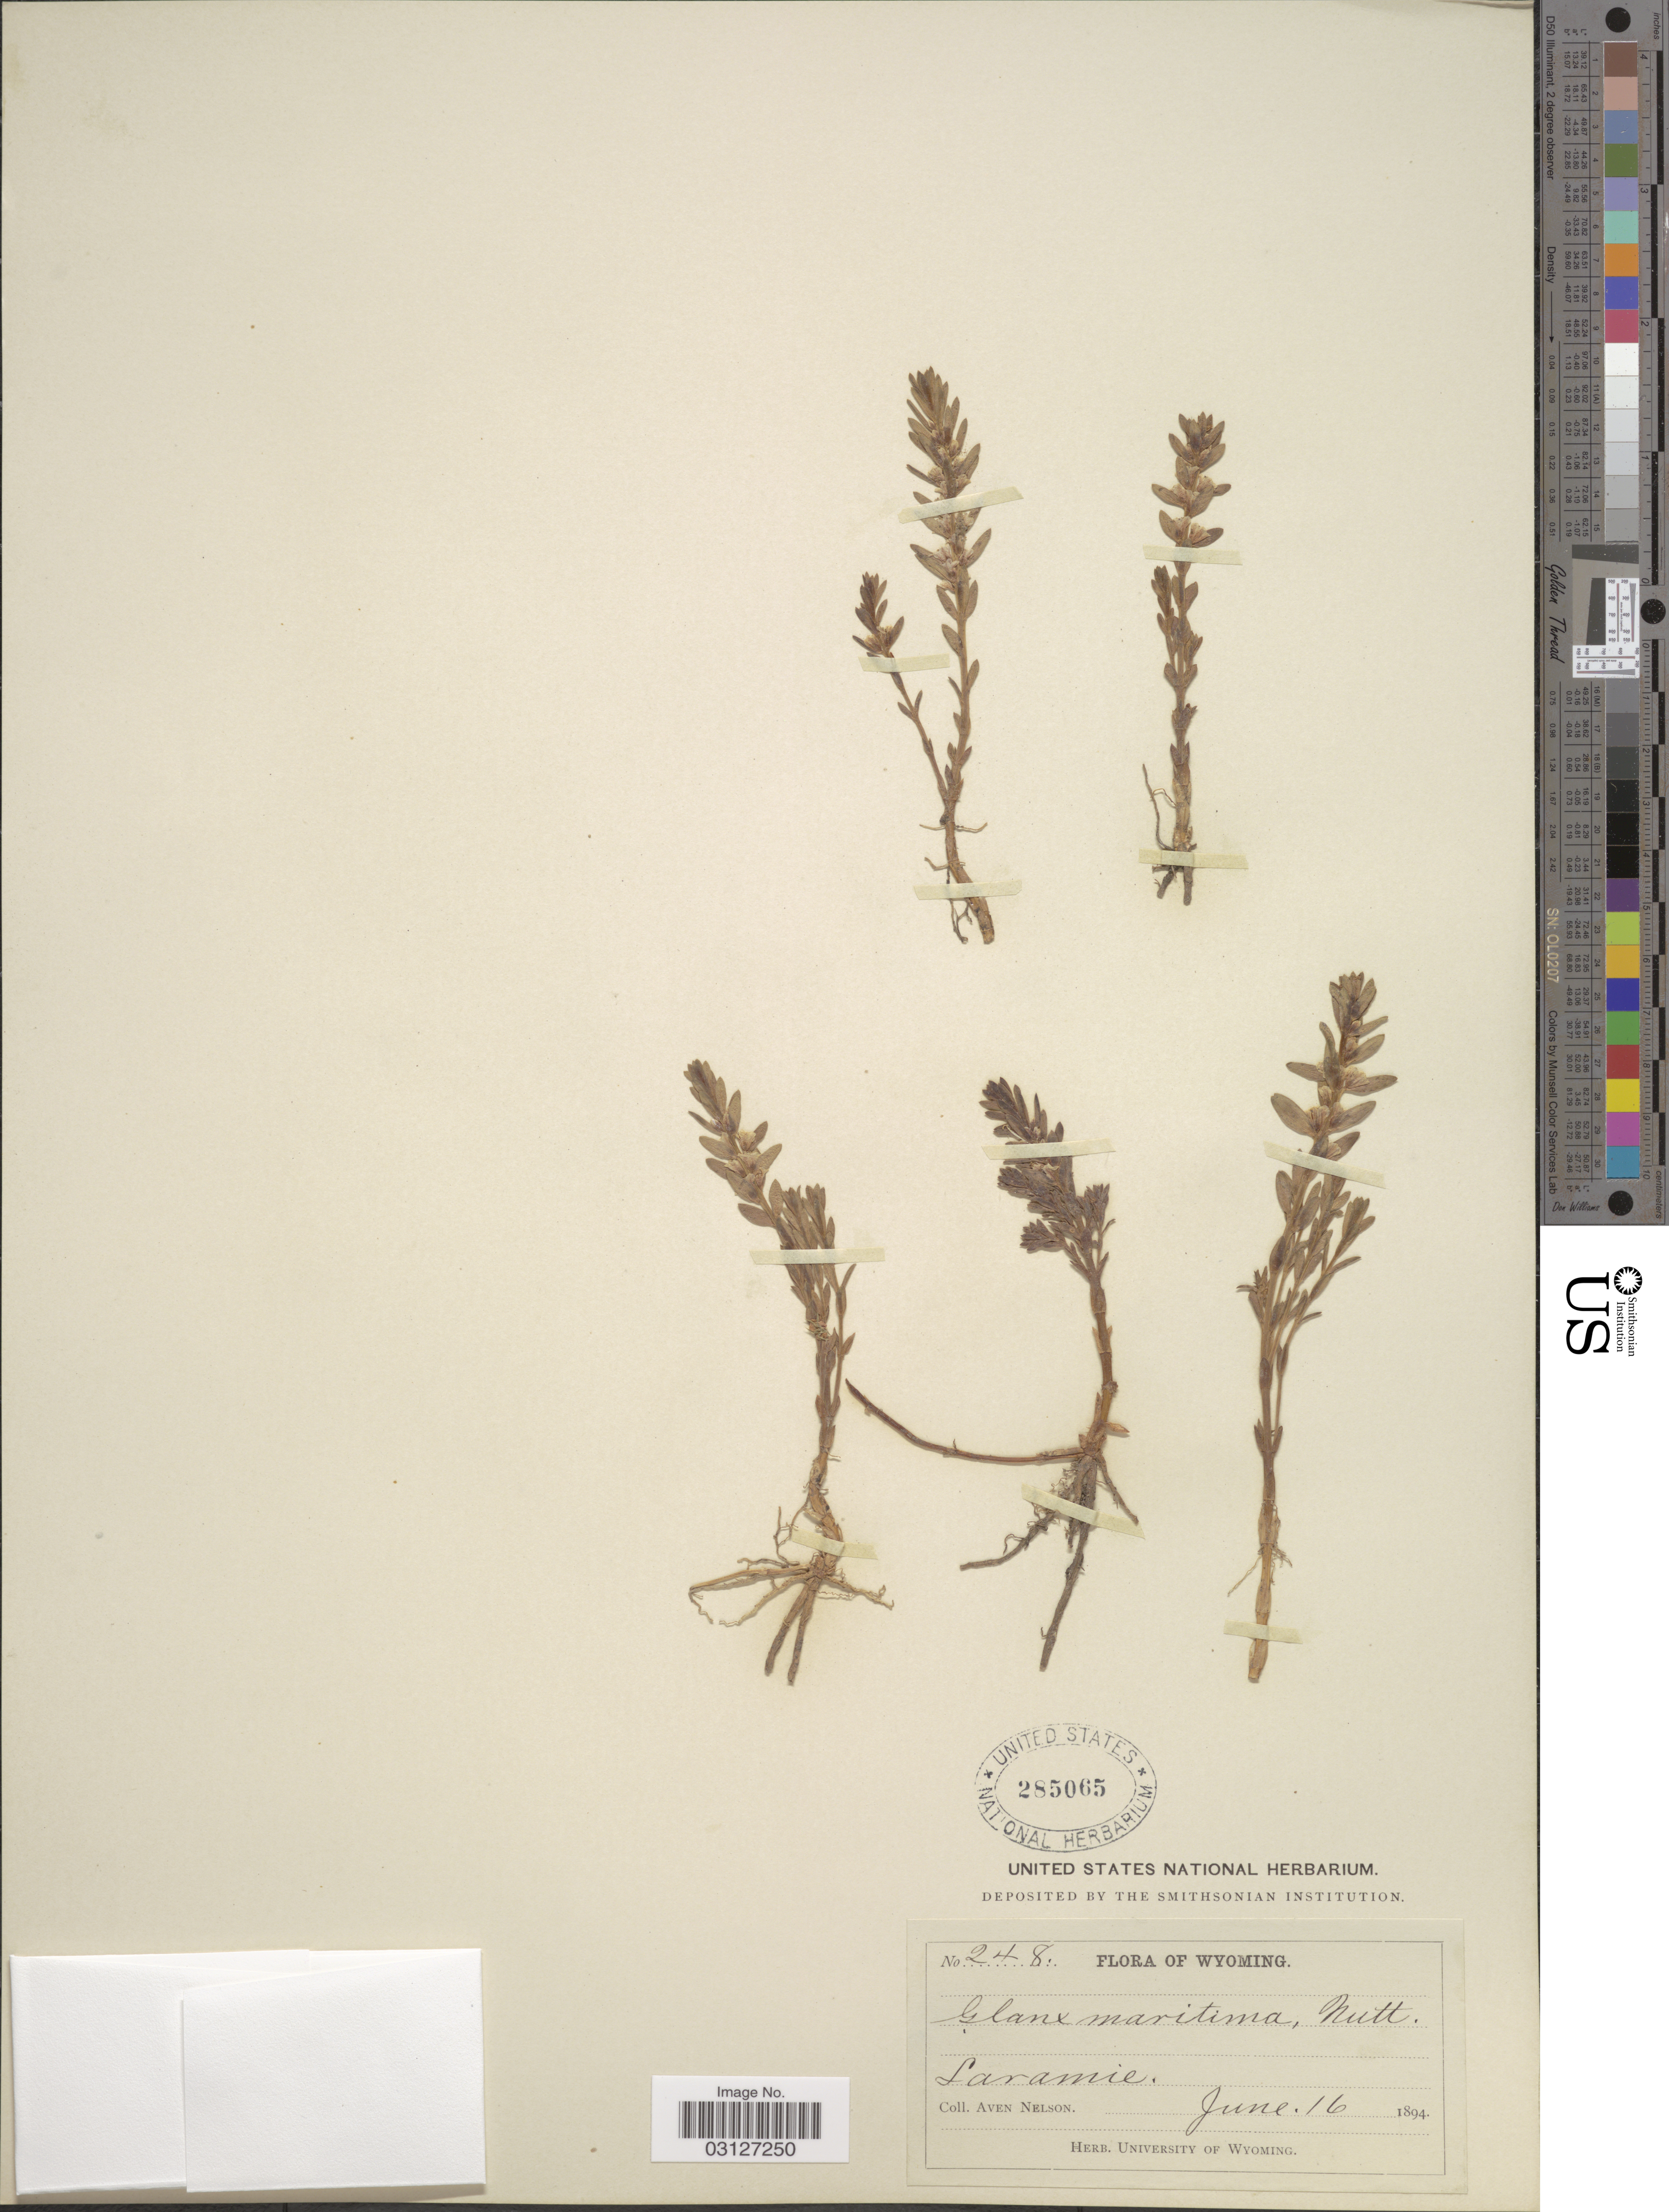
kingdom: Plantae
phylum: Tracheophyta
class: Magnoliopsida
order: Ericales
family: Primulaceae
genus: Glaux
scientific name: Glaux maritima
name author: L.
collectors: A. Nelson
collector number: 248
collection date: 1894-06-16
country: United States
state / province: Wyoming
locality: Laramie.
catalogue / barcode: US 285065